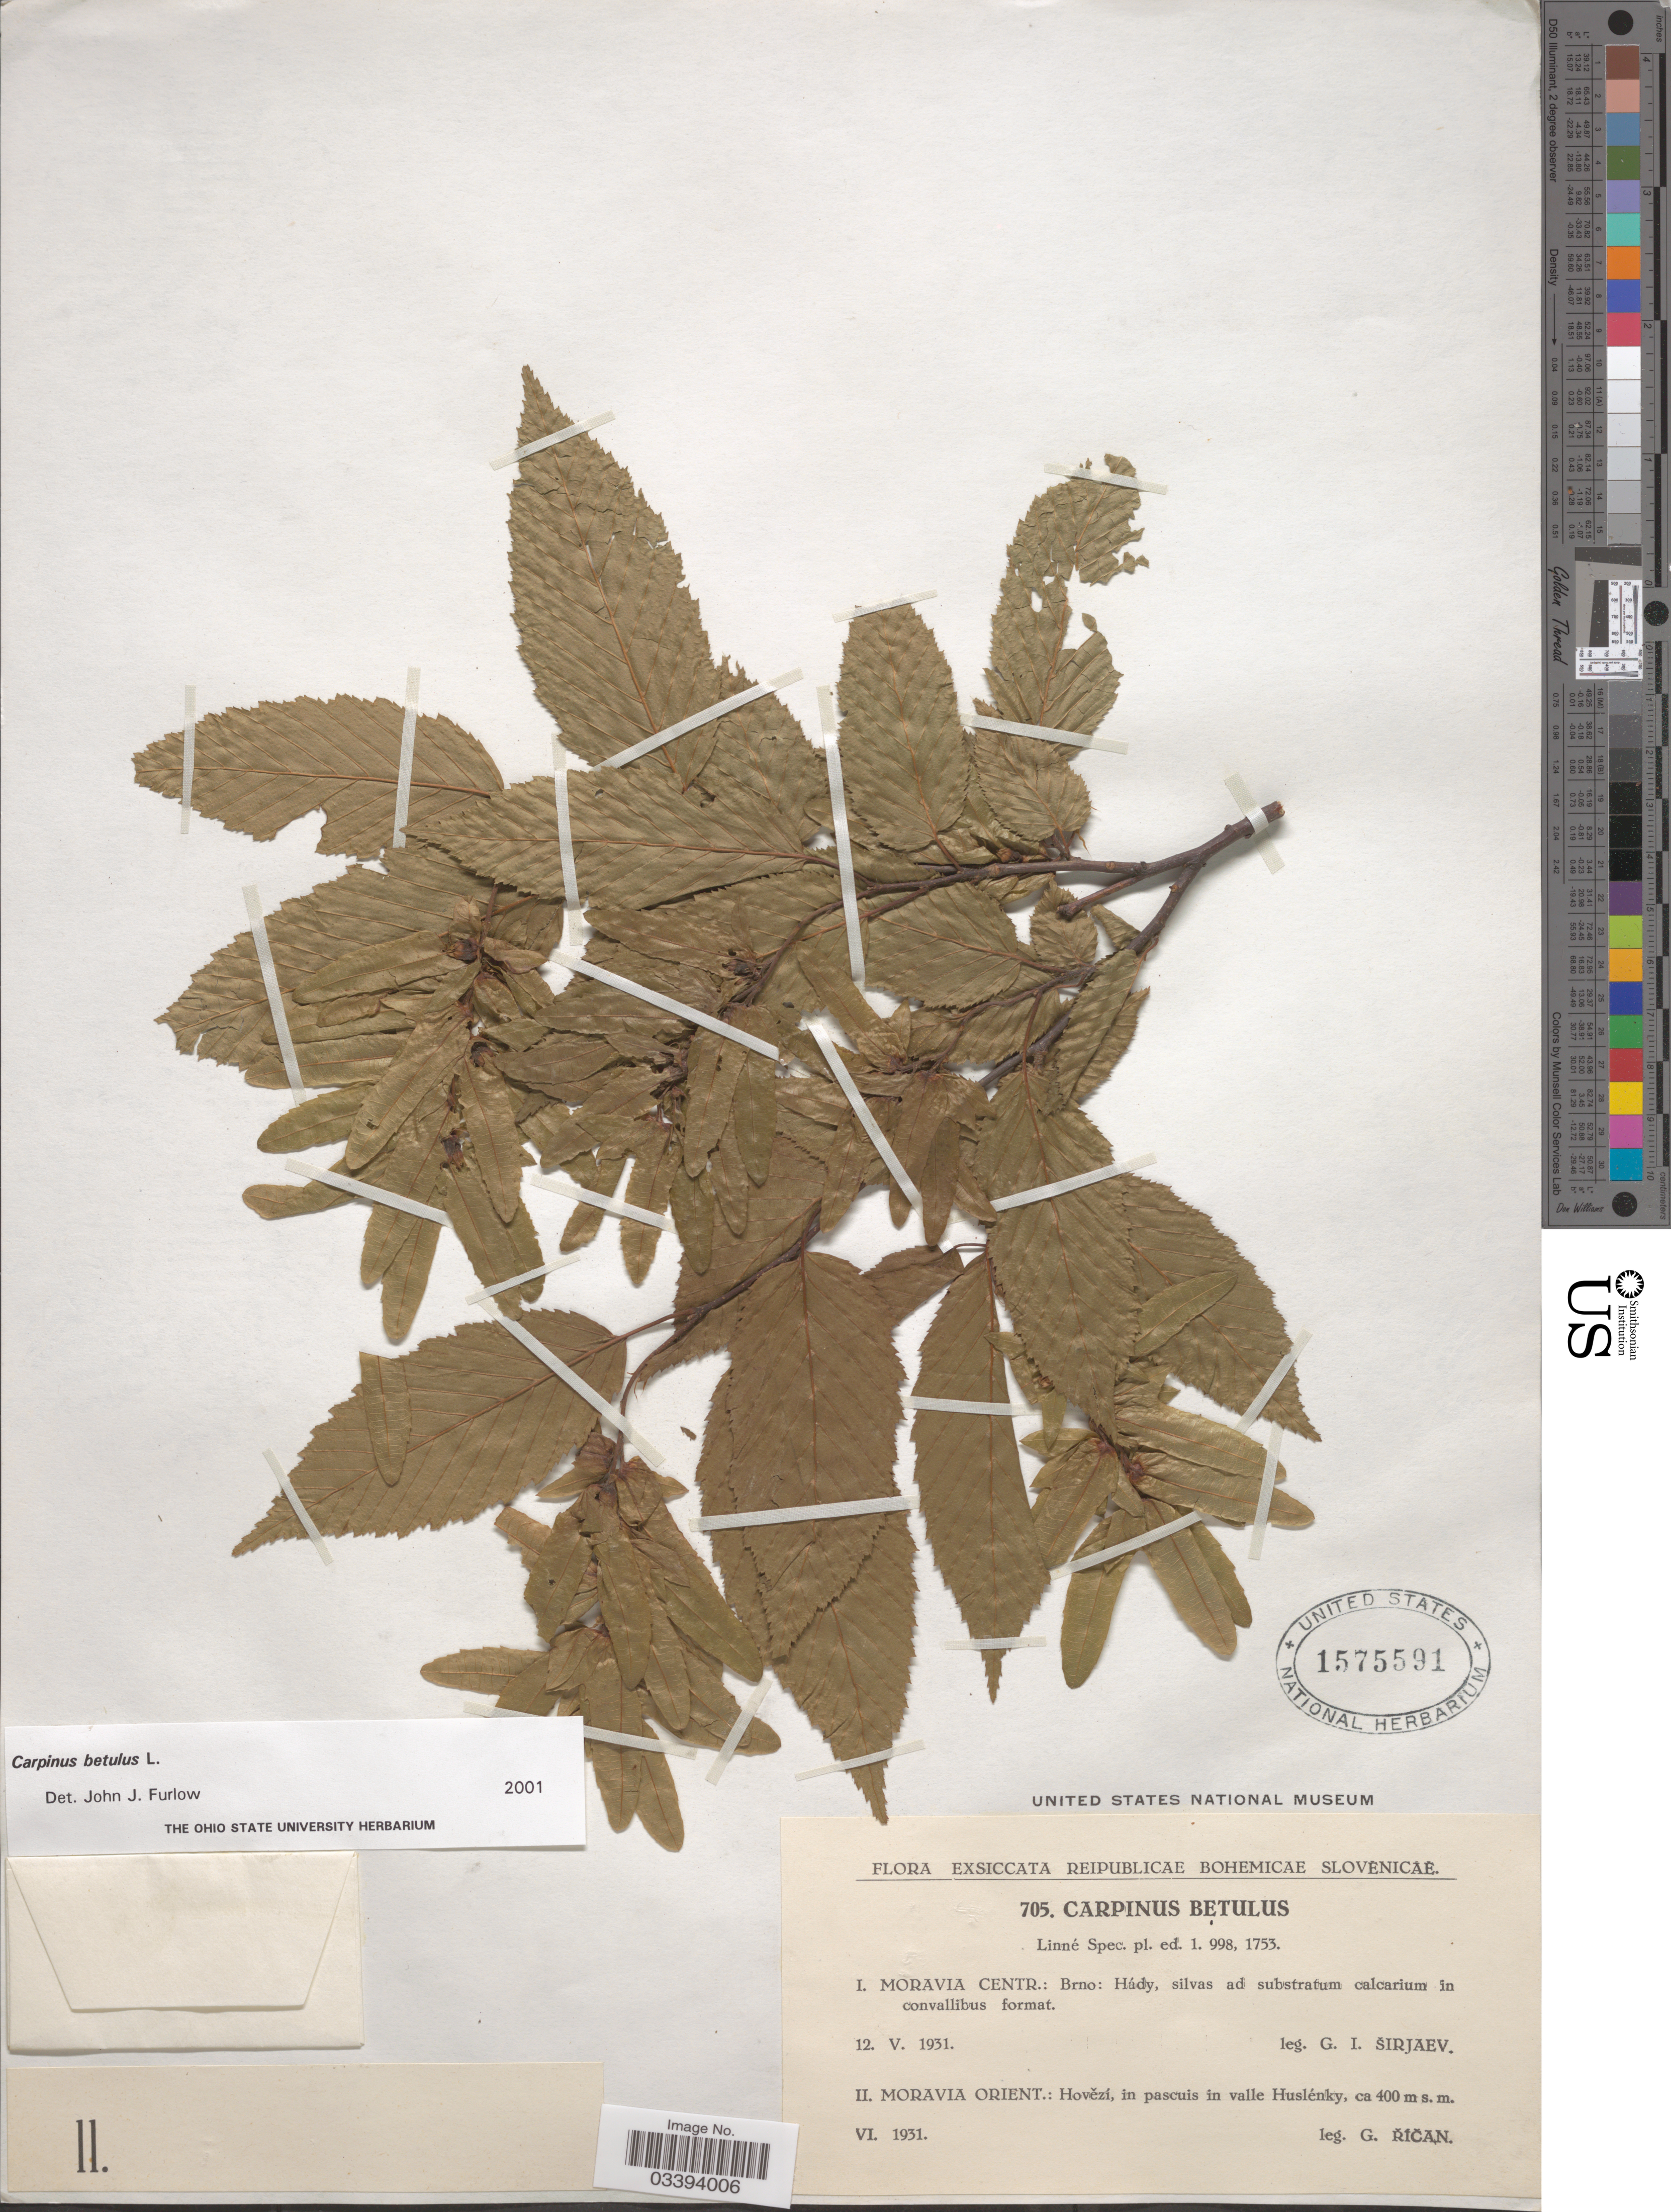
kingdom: Plantae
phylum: Tracheophyta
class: Magnoliopsida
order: Fagales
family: Betulaceae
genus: Carpinus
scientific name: Carpinus betulus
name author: L.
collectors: G. Rican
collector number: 705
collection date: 1931-06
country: Czechia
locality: Reipublicae Bohemicae Slovenicae. Moravia Orient.: Hovĕzí, in pascuis in valle Huslénky.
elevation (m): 400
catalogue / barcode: US 1575591